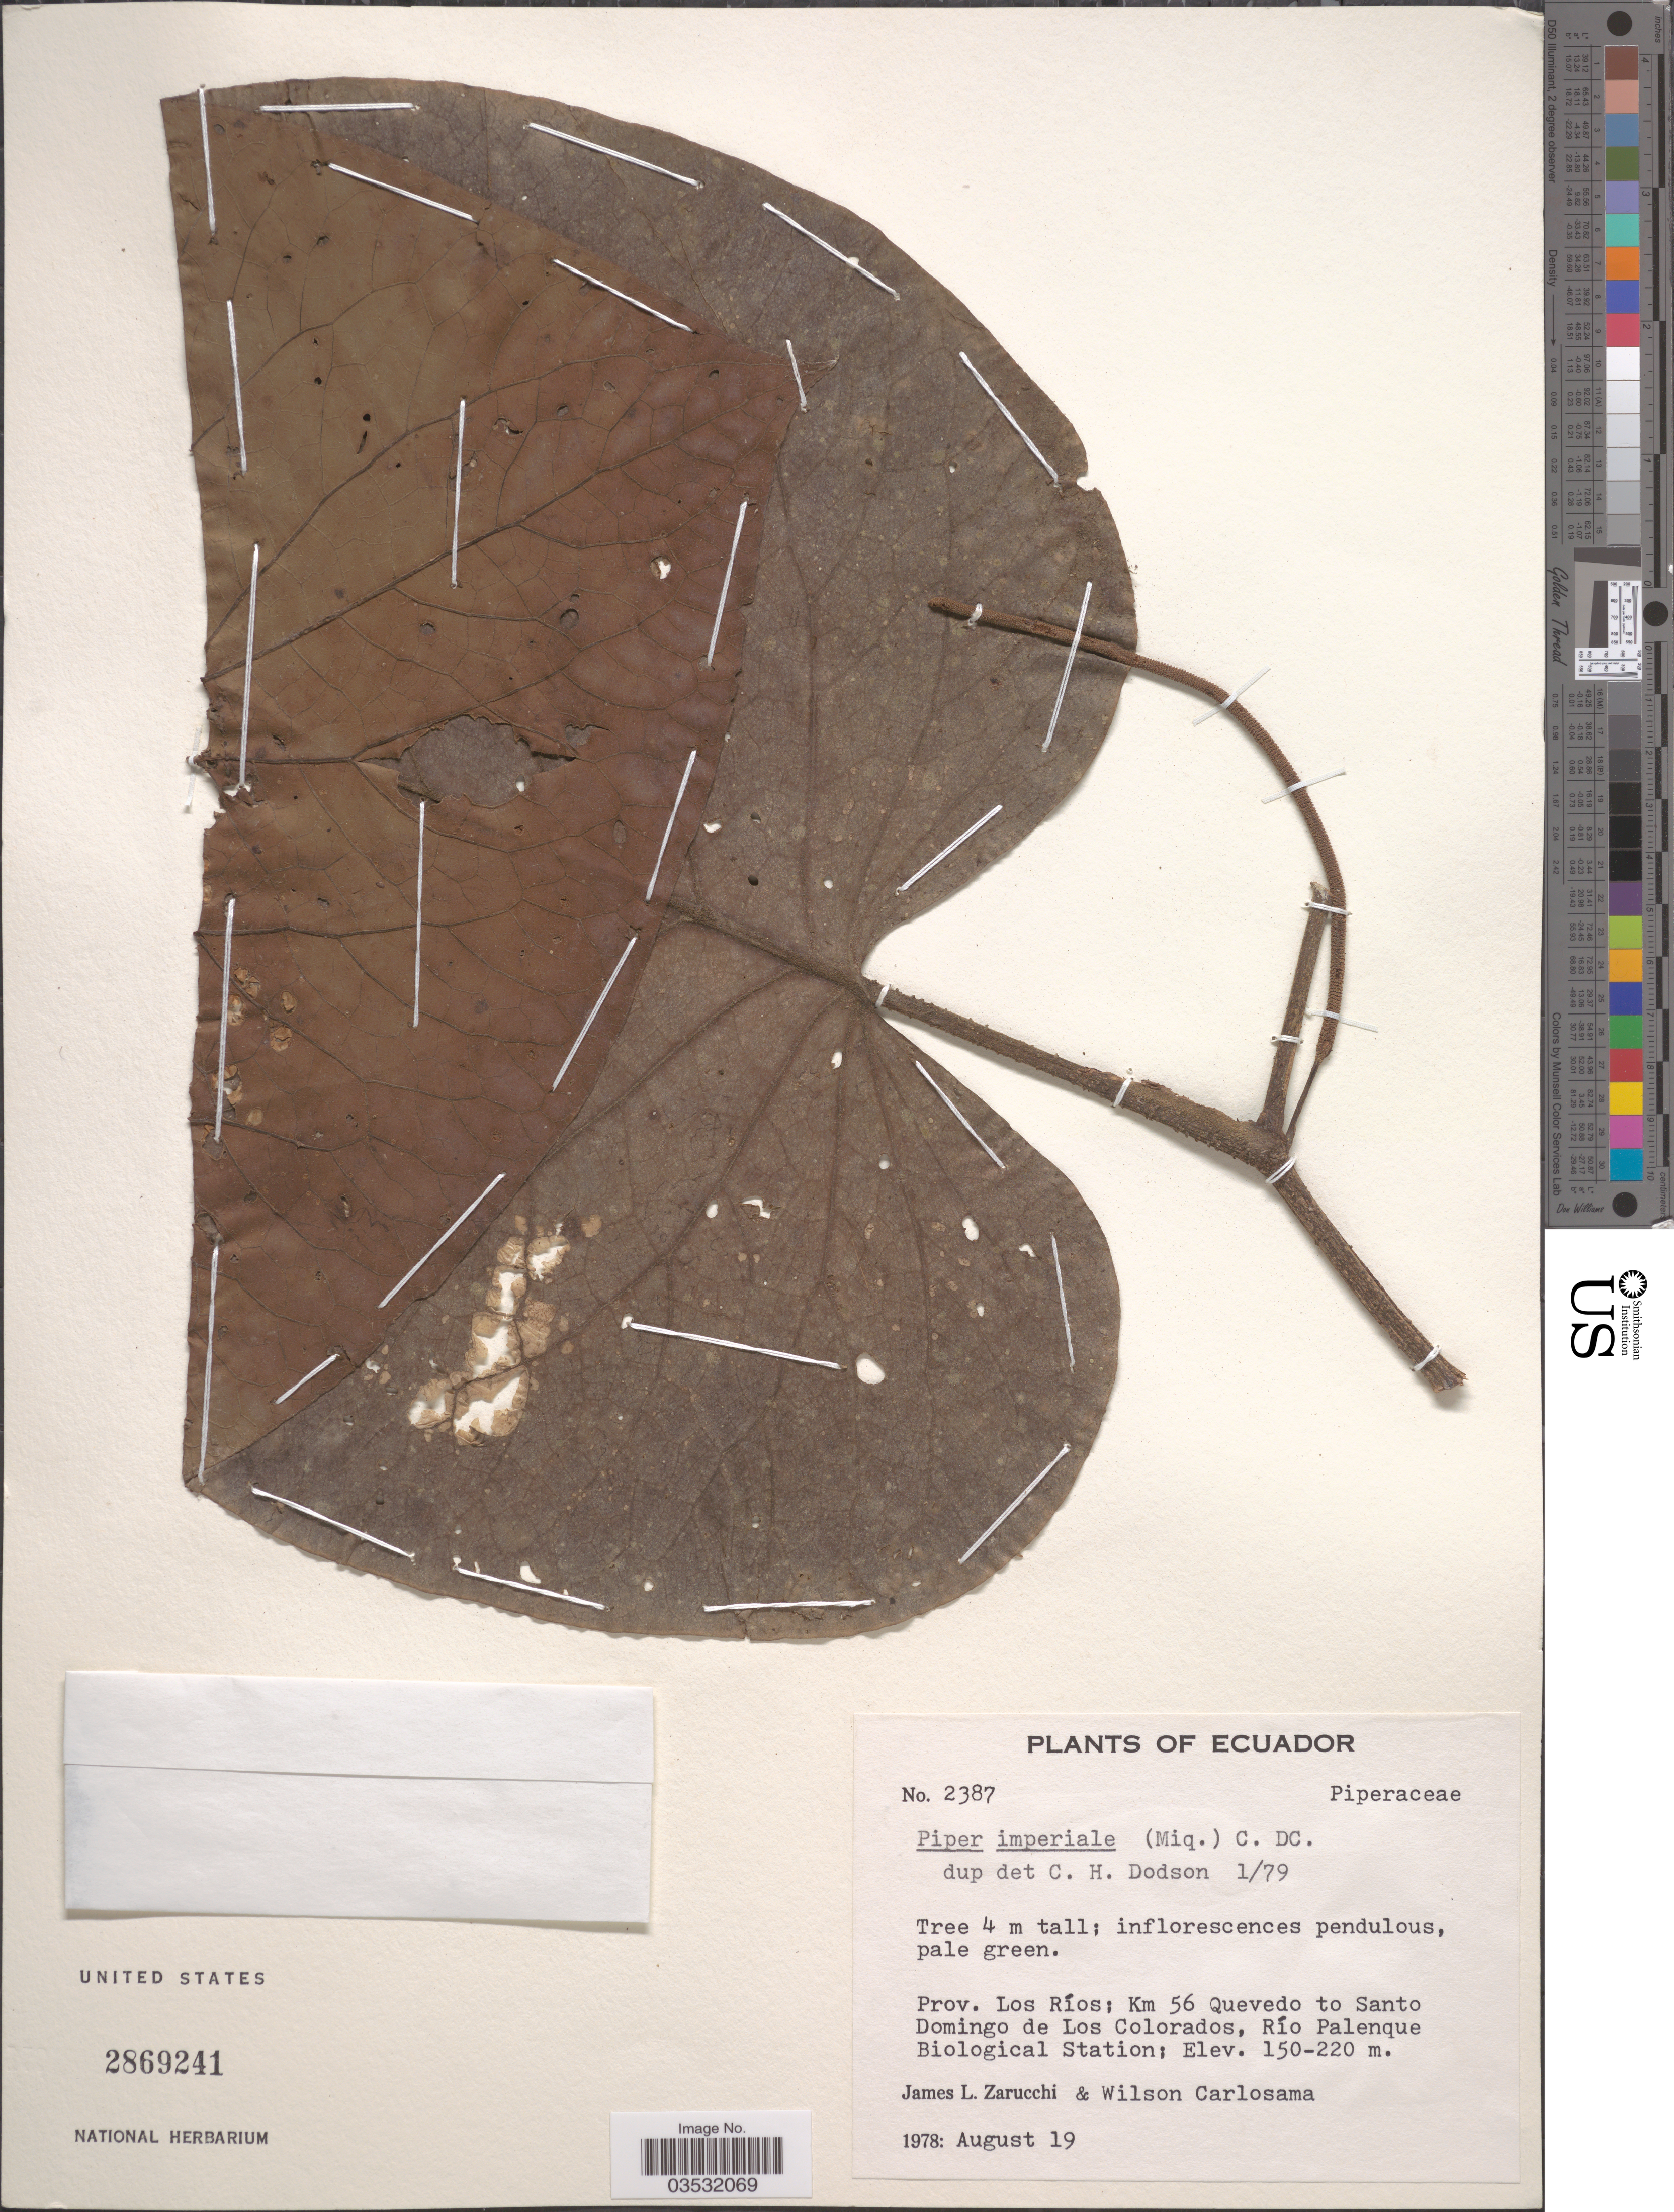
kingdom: Plantae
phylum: Tracheophyta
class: Magnoliopsida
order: Piperales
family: Piperaceae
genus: Piper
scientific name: Piper imperiale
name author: (Miq.) C. DC.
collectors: J. L. Zarucchi & W. Carlosama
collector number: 2387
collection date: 1978-08-19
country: Ecuador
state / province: Los Ríos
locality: Km 56 Quevedo to Santo Domingo de Los Colorados, Río Palenque Biological Station.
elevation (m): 150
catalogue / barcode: US 2869241